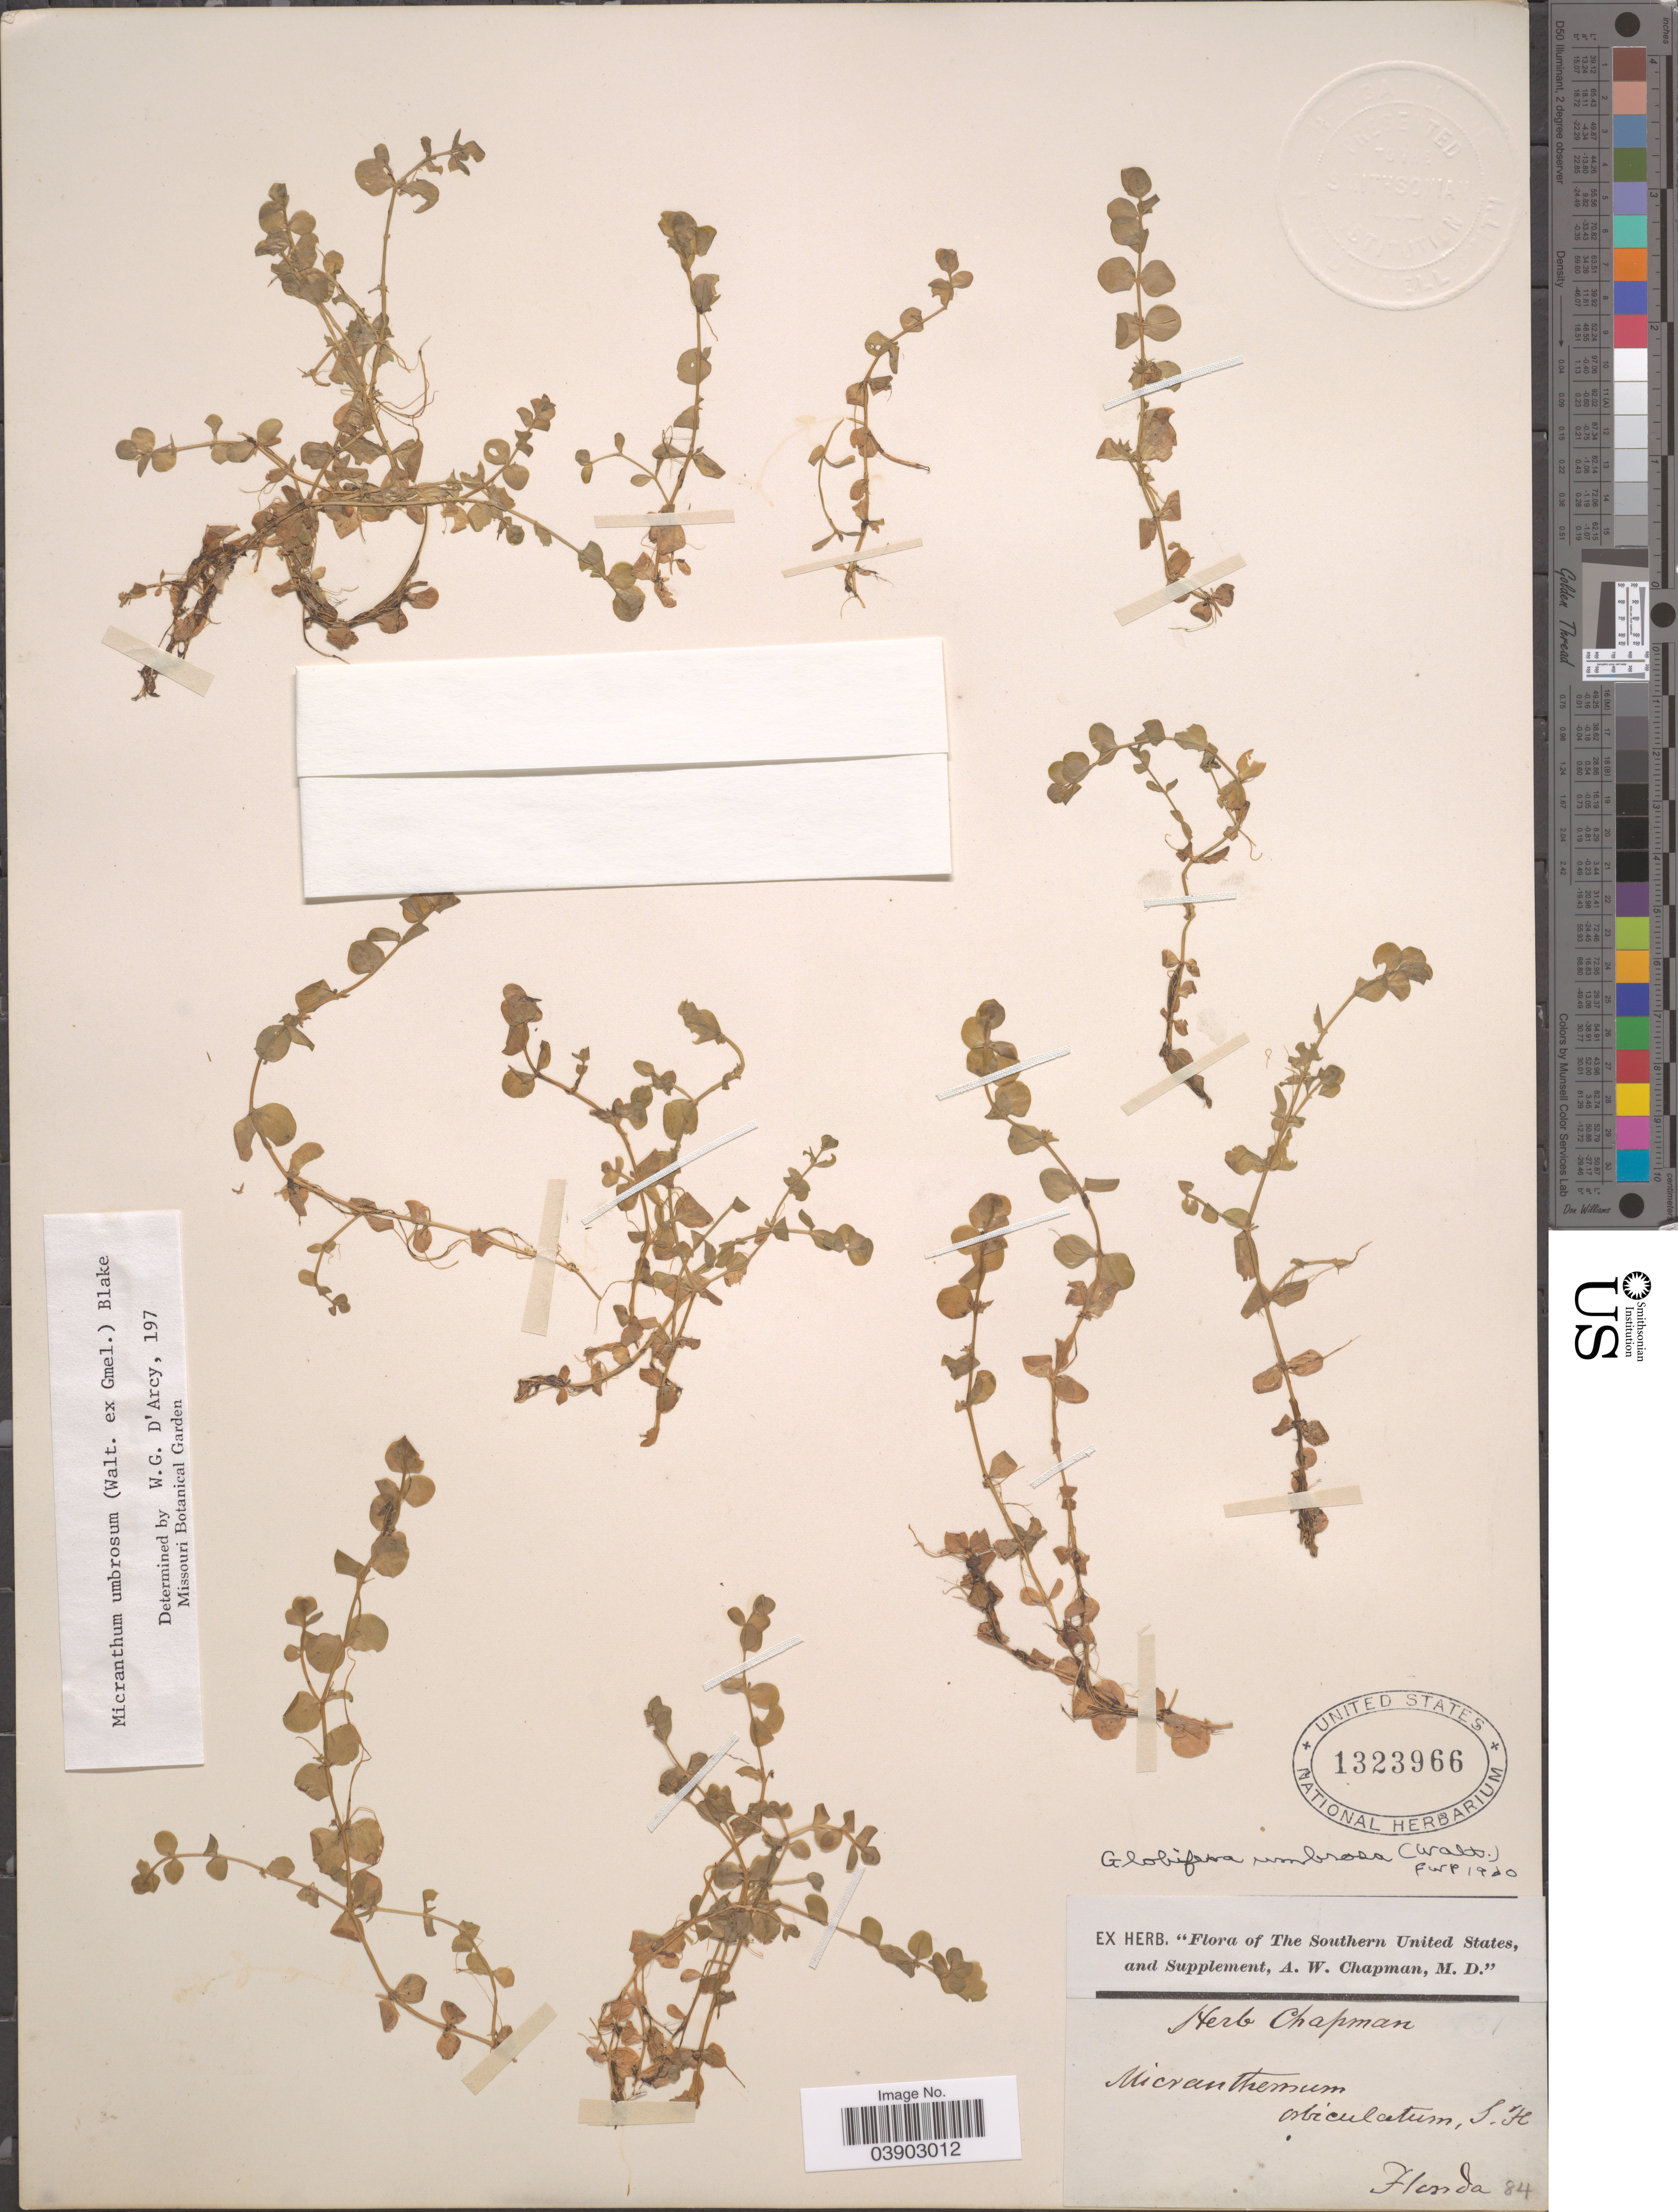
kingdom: Plantae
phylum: Tracheophyta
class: Magnoliopsida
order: Lamiales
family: Linderniaceae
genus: Micranthemum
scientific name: Micranthemum umbrosum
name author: (J.F. Gmel.) S.F. Blake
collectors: ex herb. A.W. Chapman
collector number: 84?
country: United States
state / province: Florida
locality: The Southern United States.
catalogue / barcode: US 1323966